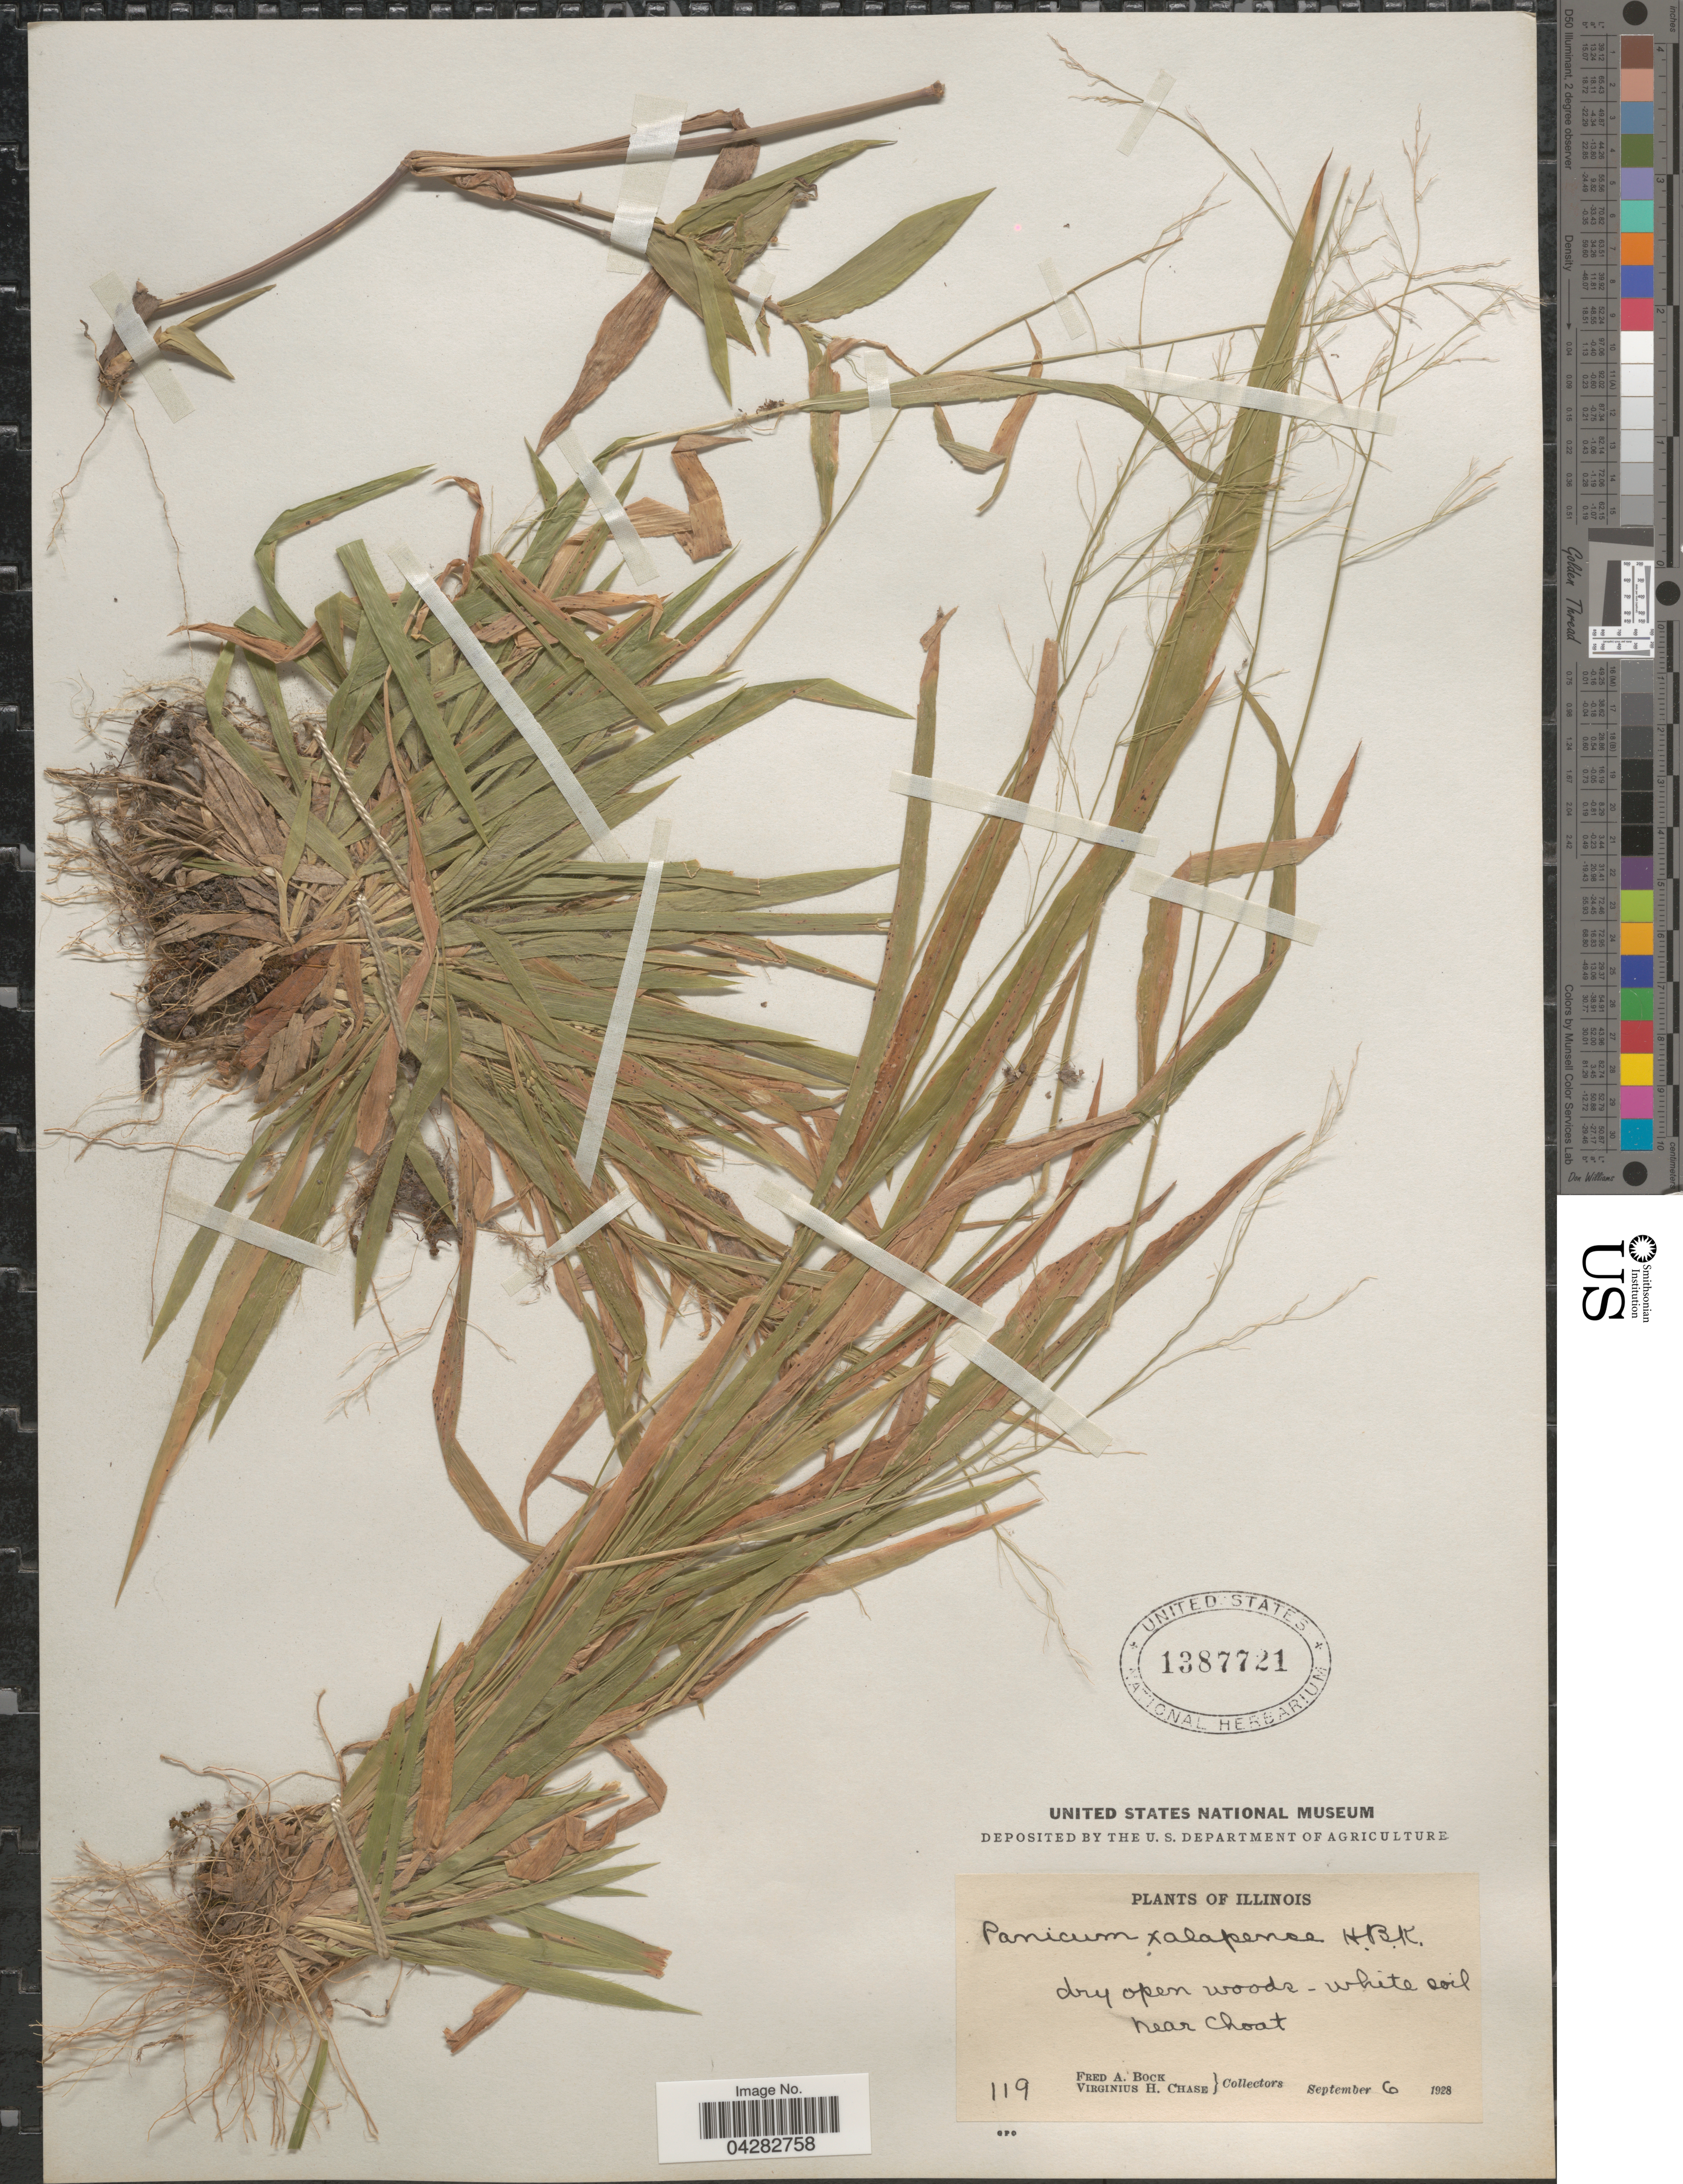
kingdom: Plantae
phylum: Tracheophyta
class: Liliopsida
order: Poales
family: Poaceae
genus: Dichanthelium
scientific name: Dichanthelium laxiflorum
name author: (Lam.) Gould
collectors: F. Bock & V. H. Chase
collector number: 119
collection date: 1928-09-06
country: United States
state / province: Illinois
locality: Dry open woods - white soil near choat.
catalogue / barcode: US 1387721